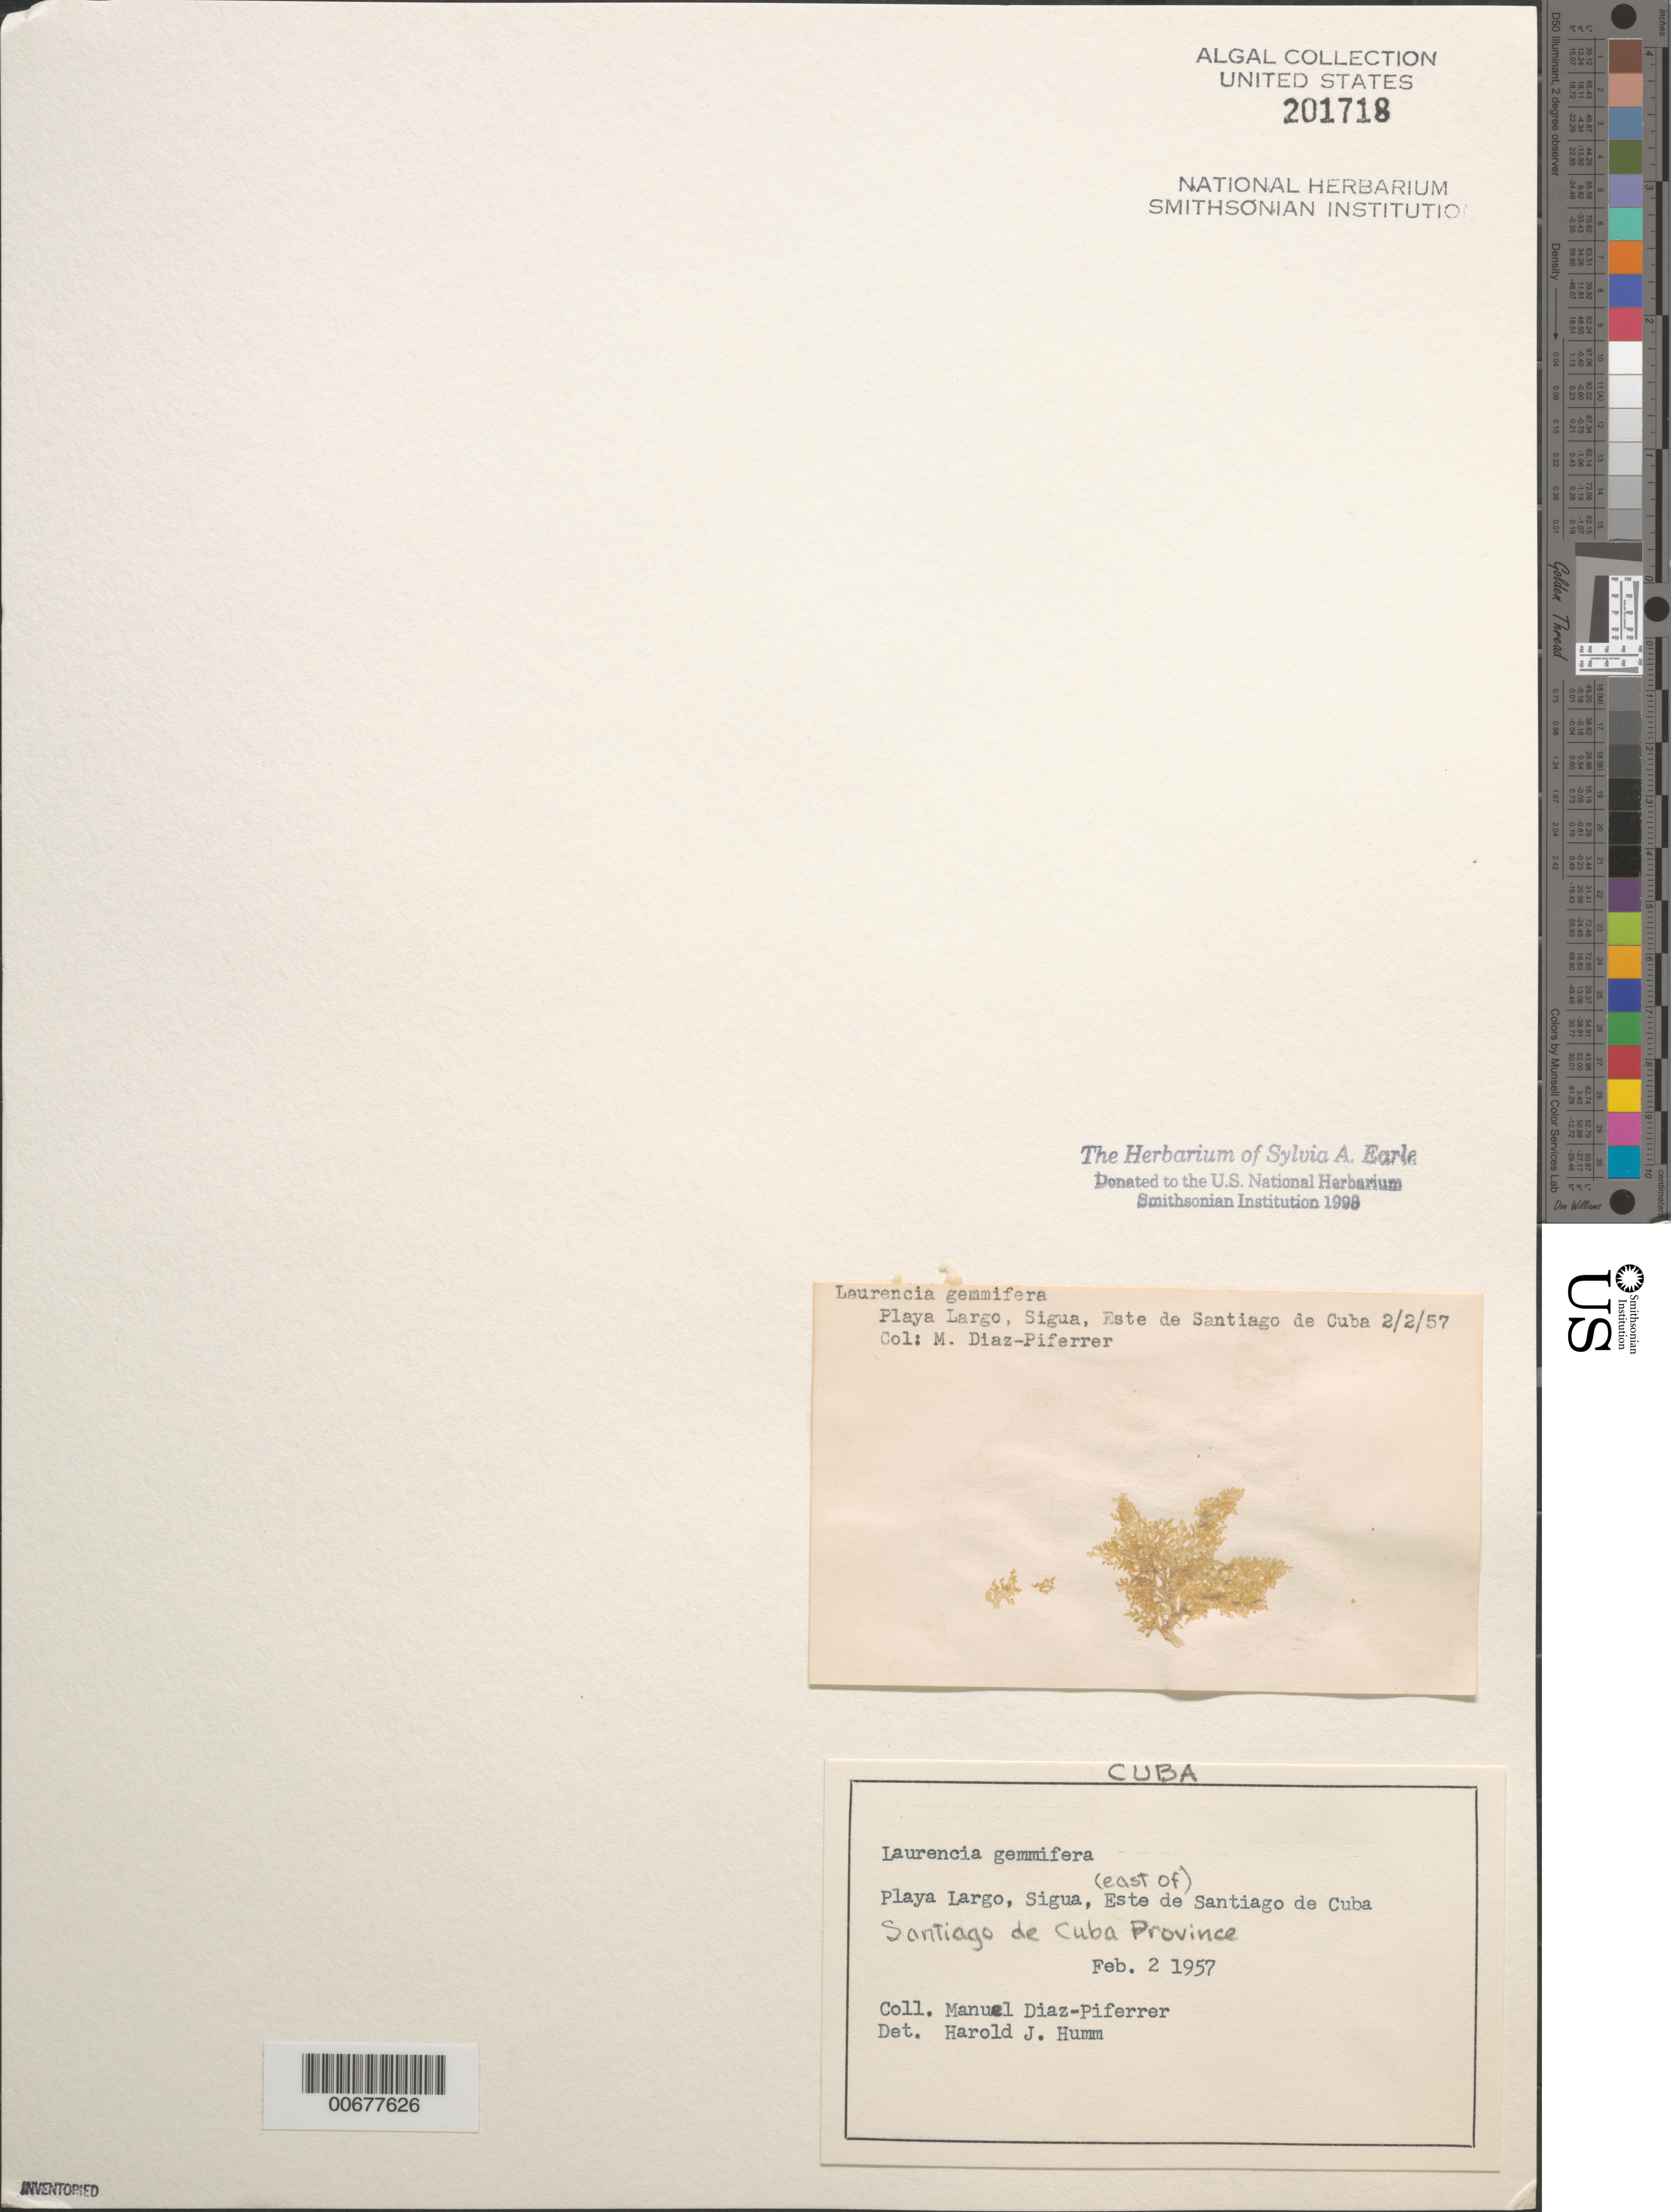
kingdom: Plantae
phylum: Rhodophyta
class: Florideophyceae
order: Ceramiales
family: Rhodomelaceae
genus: Yuzurua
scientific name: Yuzurua poiteaui var. gemmifera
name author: (Harvey) M.J. Wynne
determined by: Algae name updating Project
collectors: M. Diaz-Piferrer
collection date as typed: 02 Feb 1957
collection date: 1957-02-02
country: Cuba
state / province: Santiago de Cuba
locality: Playa Largo, Sigua, east of Santiago de Cuba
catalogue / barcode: US 201718